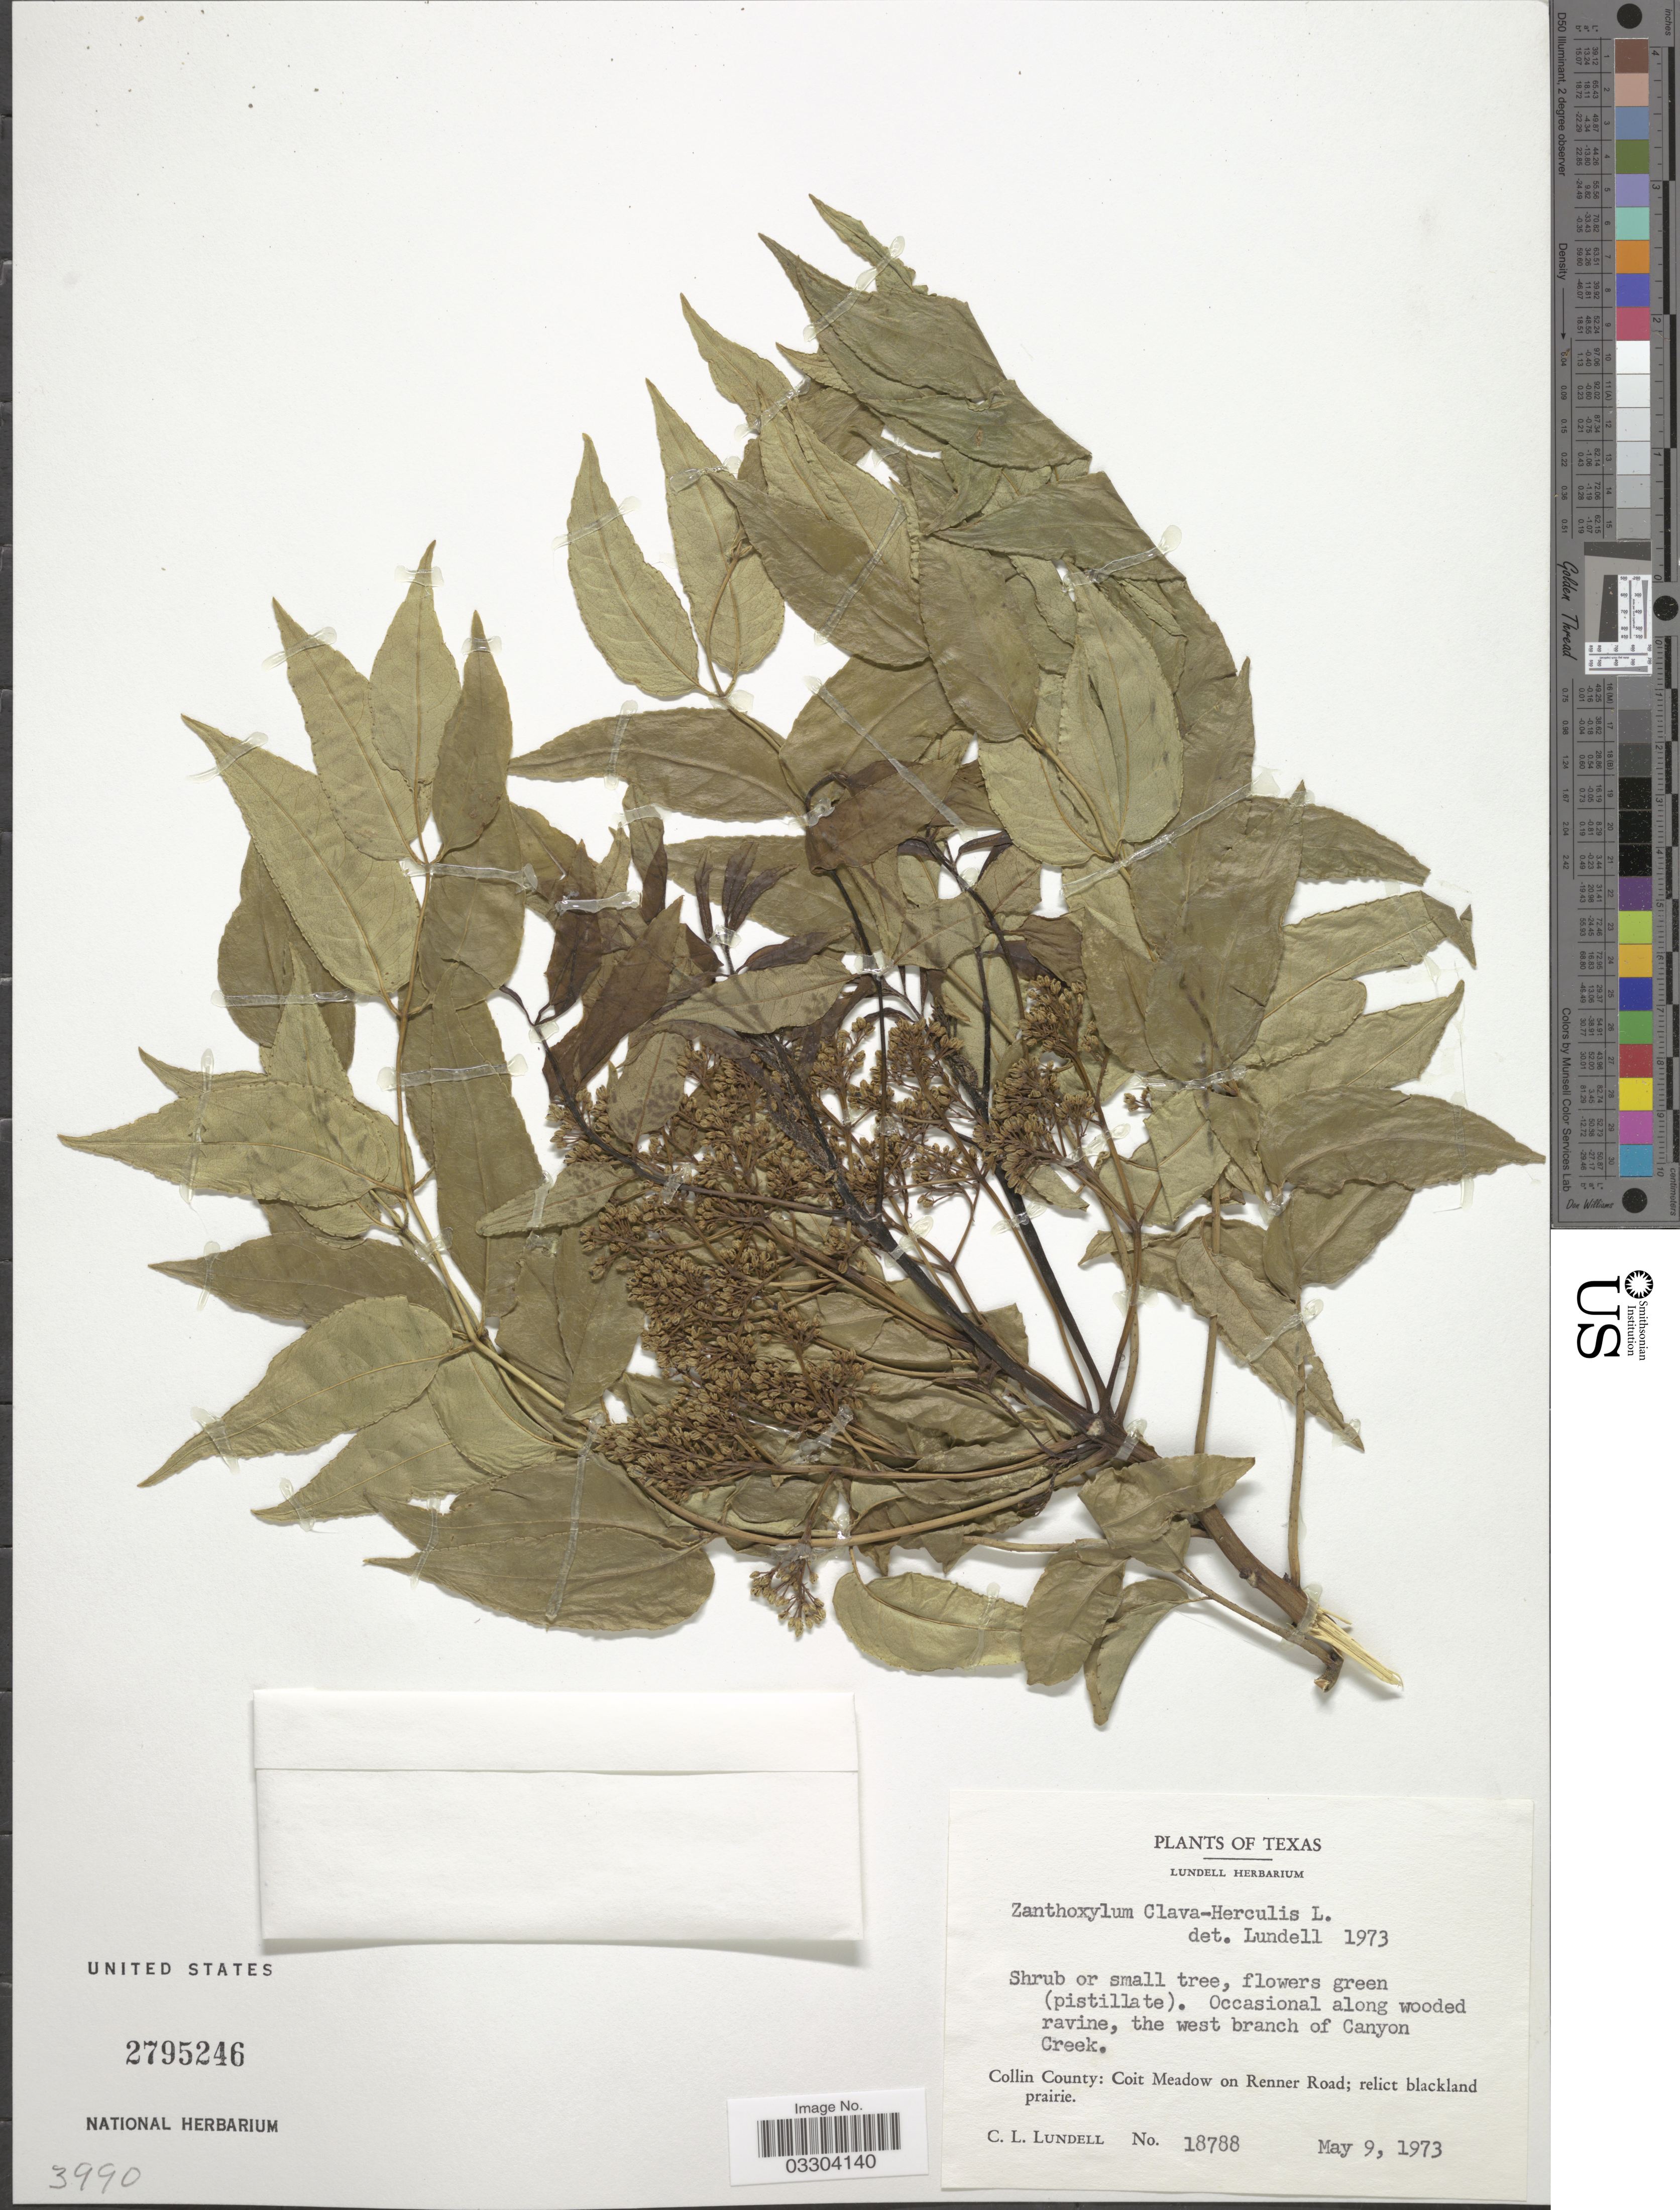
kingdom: Plantae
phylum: Tracheophyta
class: Magnoliopsida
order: Sapindales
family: Rutaceae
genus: Zanthoxylum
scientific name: Zanthoxylum clava-herculis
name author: L.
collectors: C. L. Lundell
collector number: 18788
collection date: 1973-05-09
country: United States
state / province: Texas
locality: Occasional along wooded ravine, the west branch of Canyon Creek. Collin County: Coit Meadow on Renner Road; relict blackland prairie.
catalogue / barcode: US 2795246